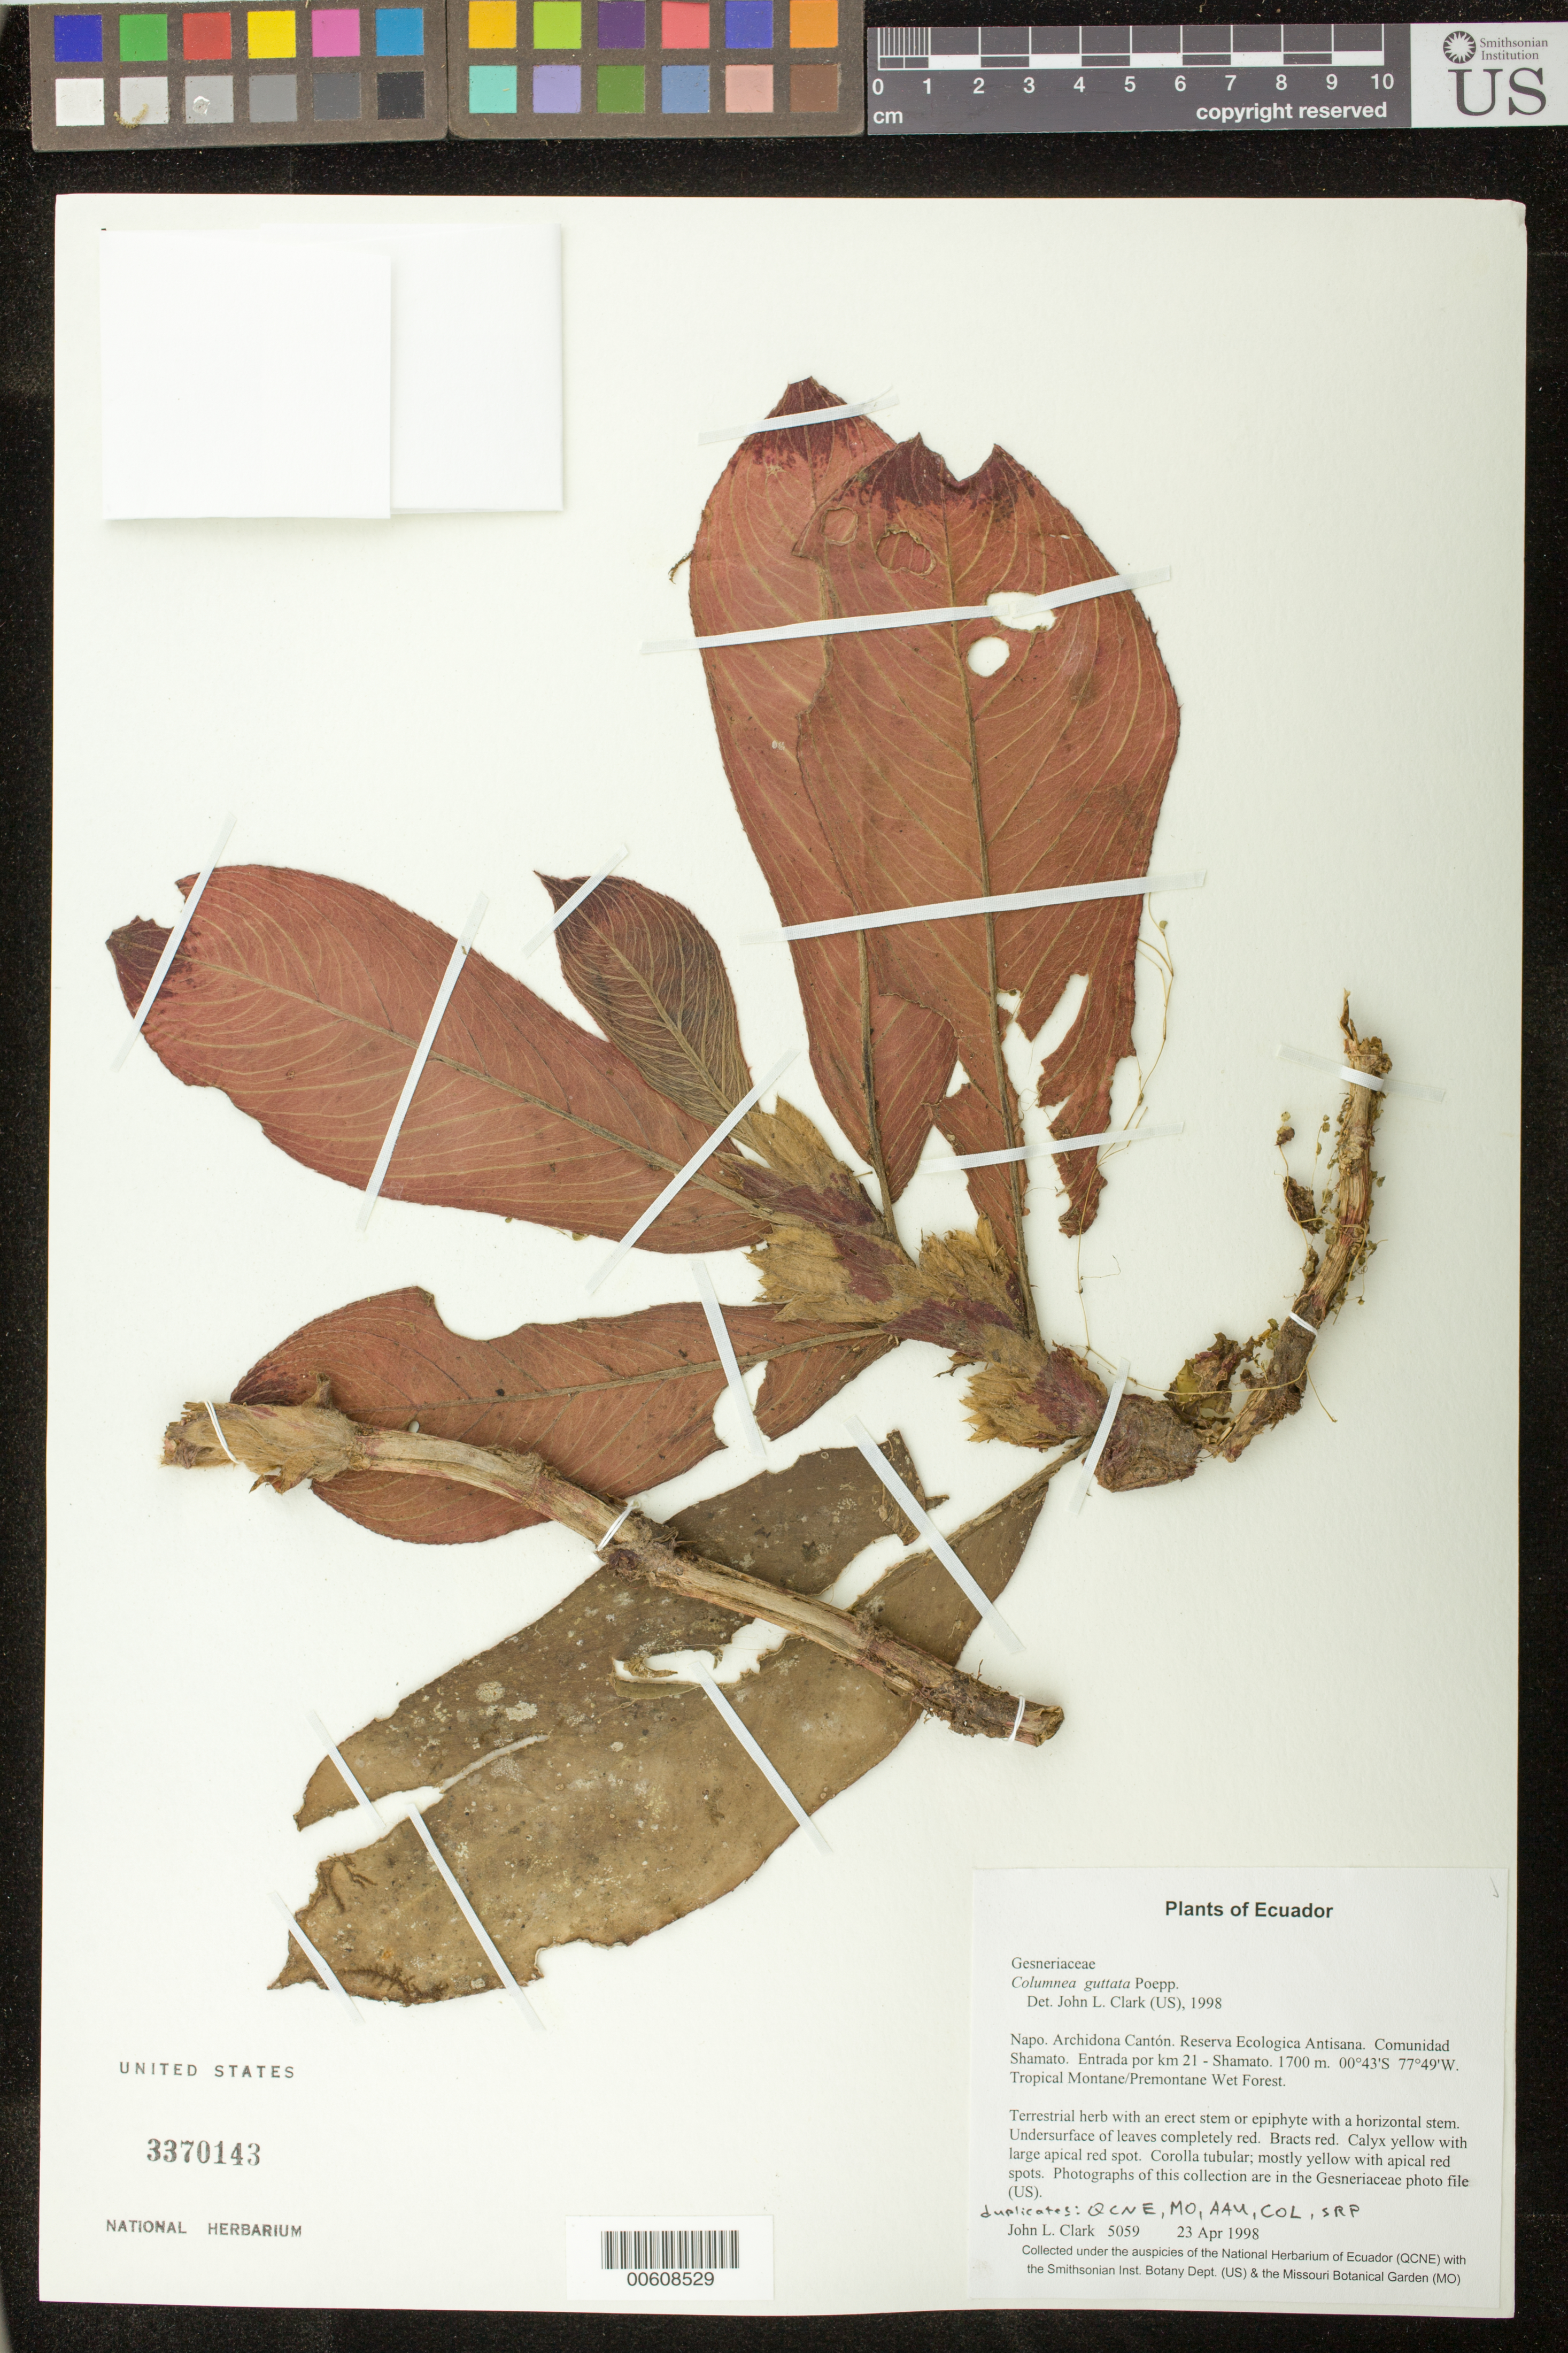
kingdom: Plantae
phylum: Tracheophyta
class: Magnoliopsida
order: Lamiales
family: Gesneriaceae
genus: Columnea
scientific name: Columnea guttata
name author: Poepp.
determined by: Clark, J. L., (SEL), The Marie Selby Botanical Garden (UNITED STATES)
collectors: J. L. Clark, E. Narváez & T. Pauchi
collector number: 5059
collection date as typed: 23 Apr 1998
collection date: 1998-04-23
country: Ecuador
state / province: Napo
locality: Archidona Cantón. Reserva Ecologica Antisana. Comunidad Shamato. Entrada por km 21 - Shamato.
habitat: Tropical Montane/Premontane Wet Forest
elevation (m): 1700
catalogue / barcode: US 3370143